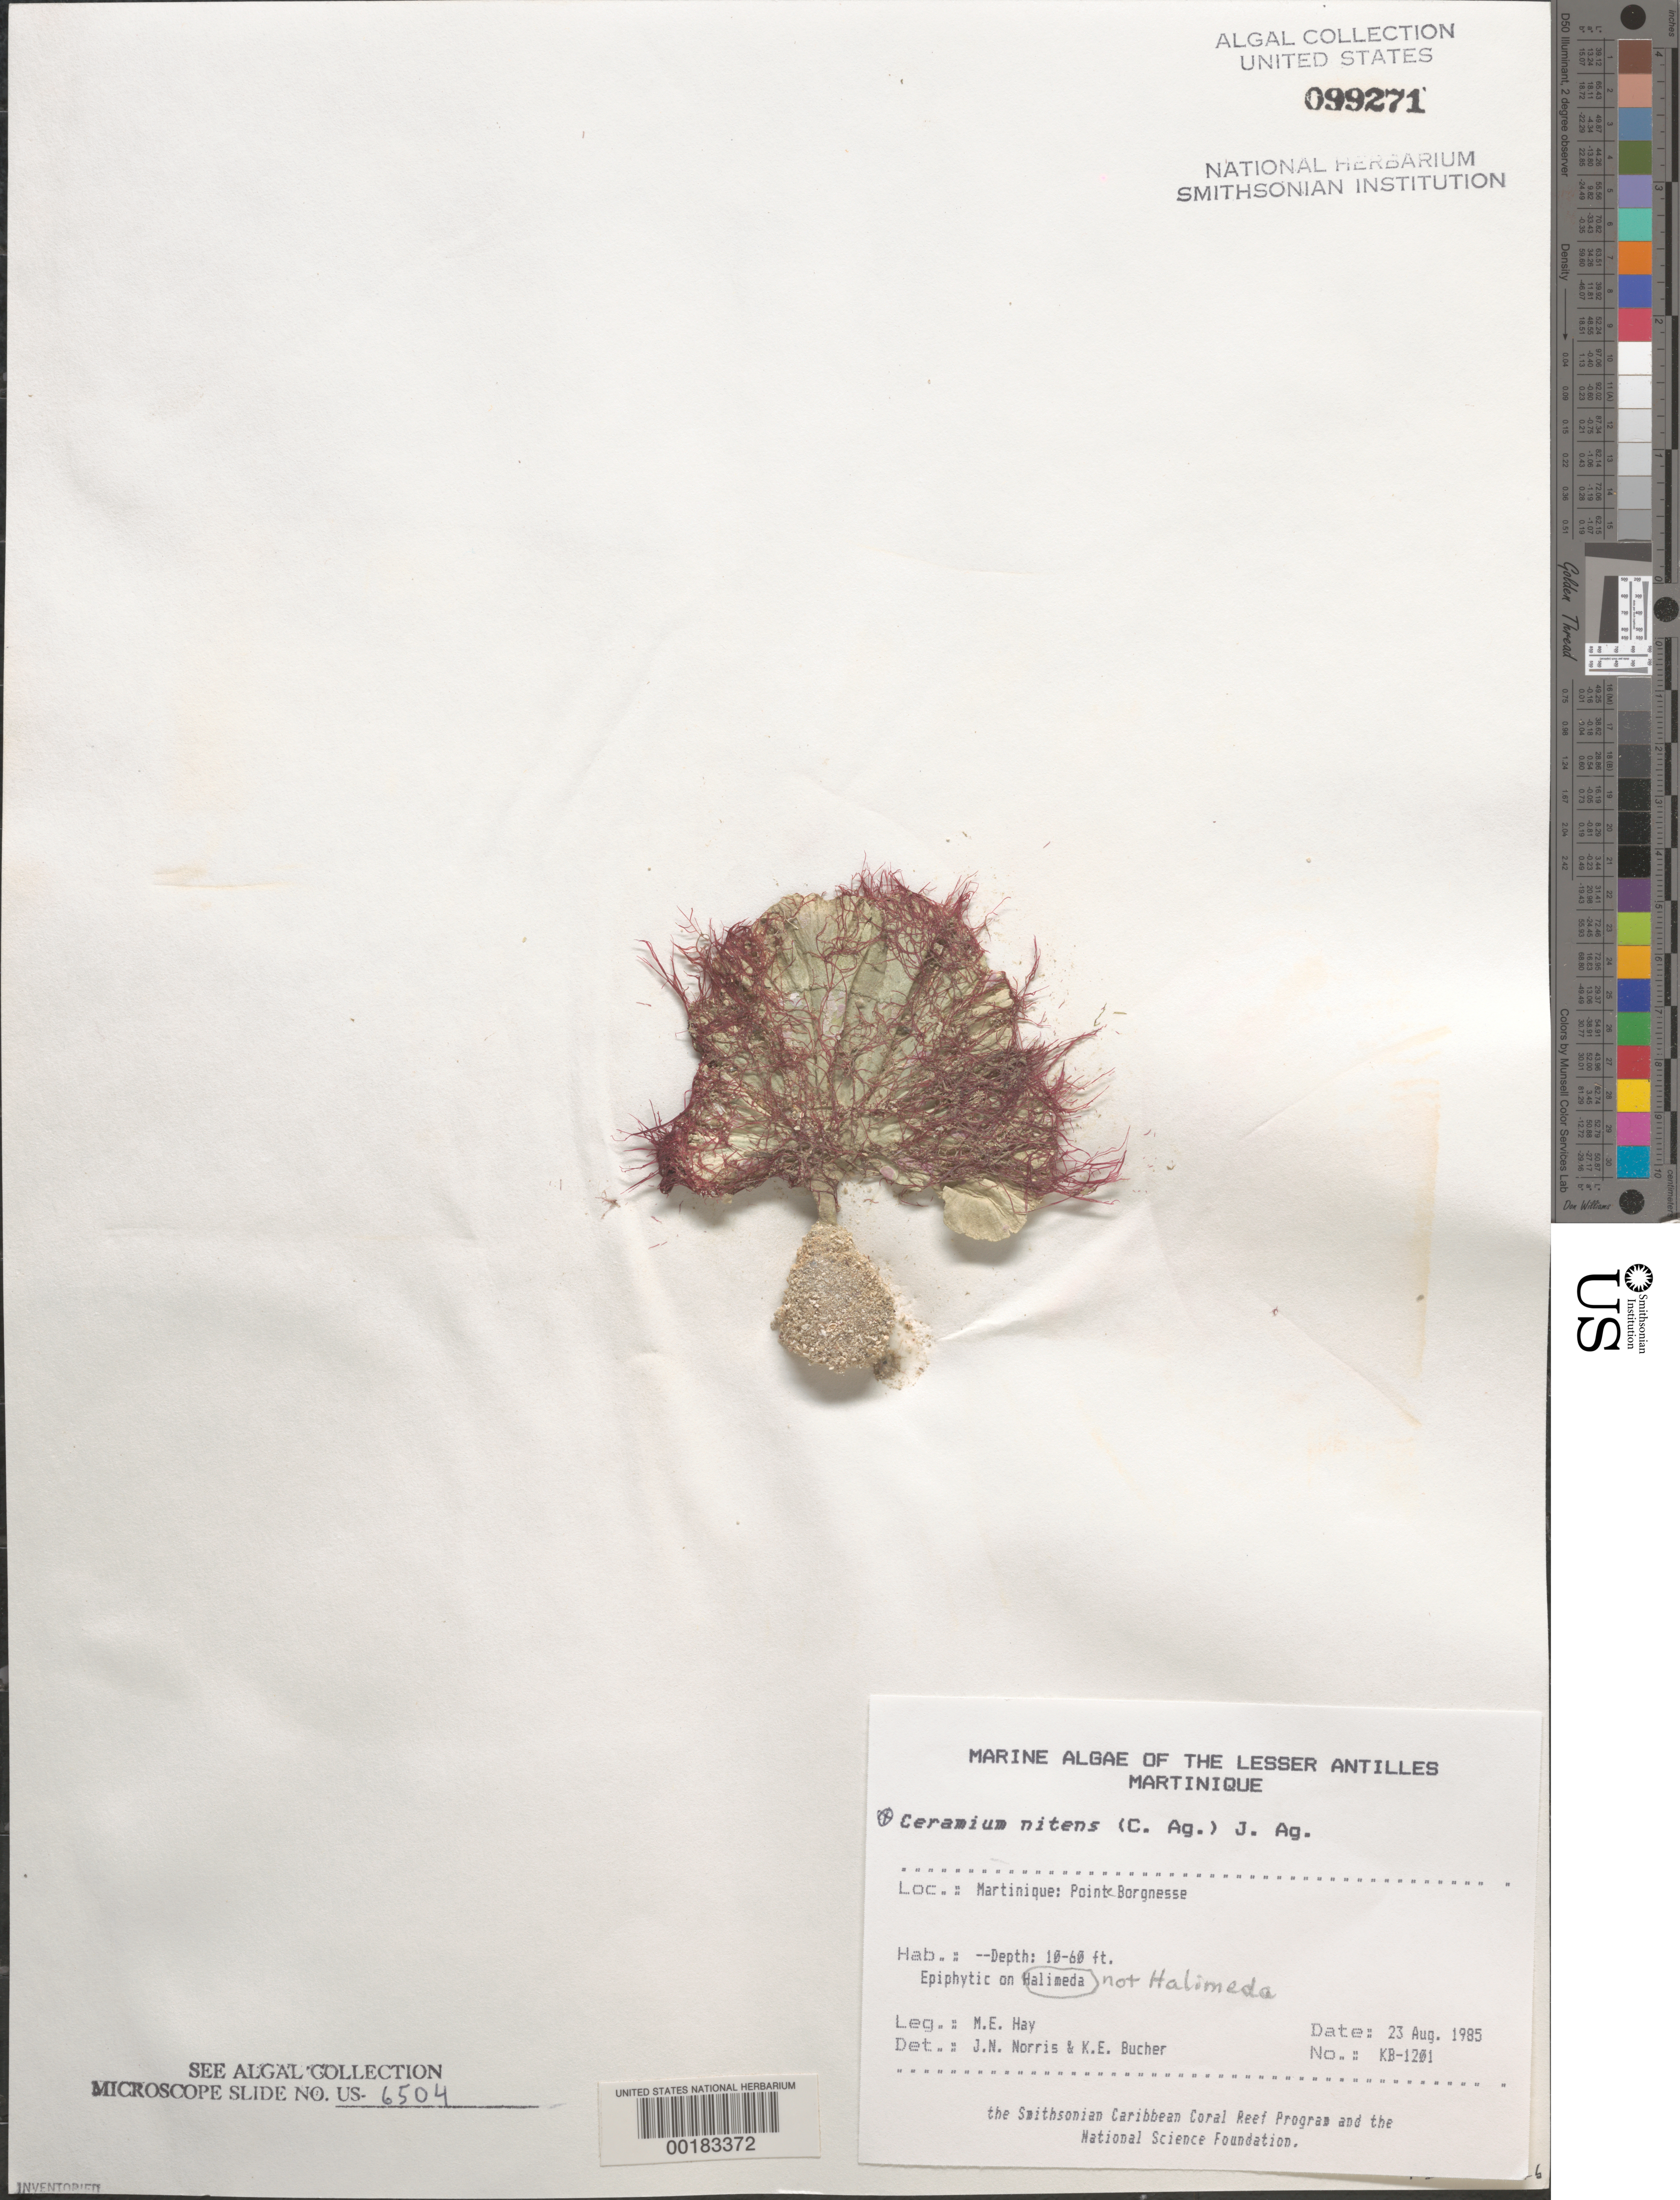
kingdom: Plantae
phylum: Rhodophyta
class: Florideophyceae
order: Ceramiales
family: Ceramiaceae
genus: Ceramium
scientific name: Ceramium nitens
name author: (C. Agardh) J. Agardh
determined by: Norris, J. N.; Bucher, K. E.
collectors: M. E. Hay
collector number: KB-1201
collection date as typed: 23 Aug 1985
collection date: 1985-08-23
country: Martinique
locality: Pointe Borgnesse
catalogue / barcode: US 99271